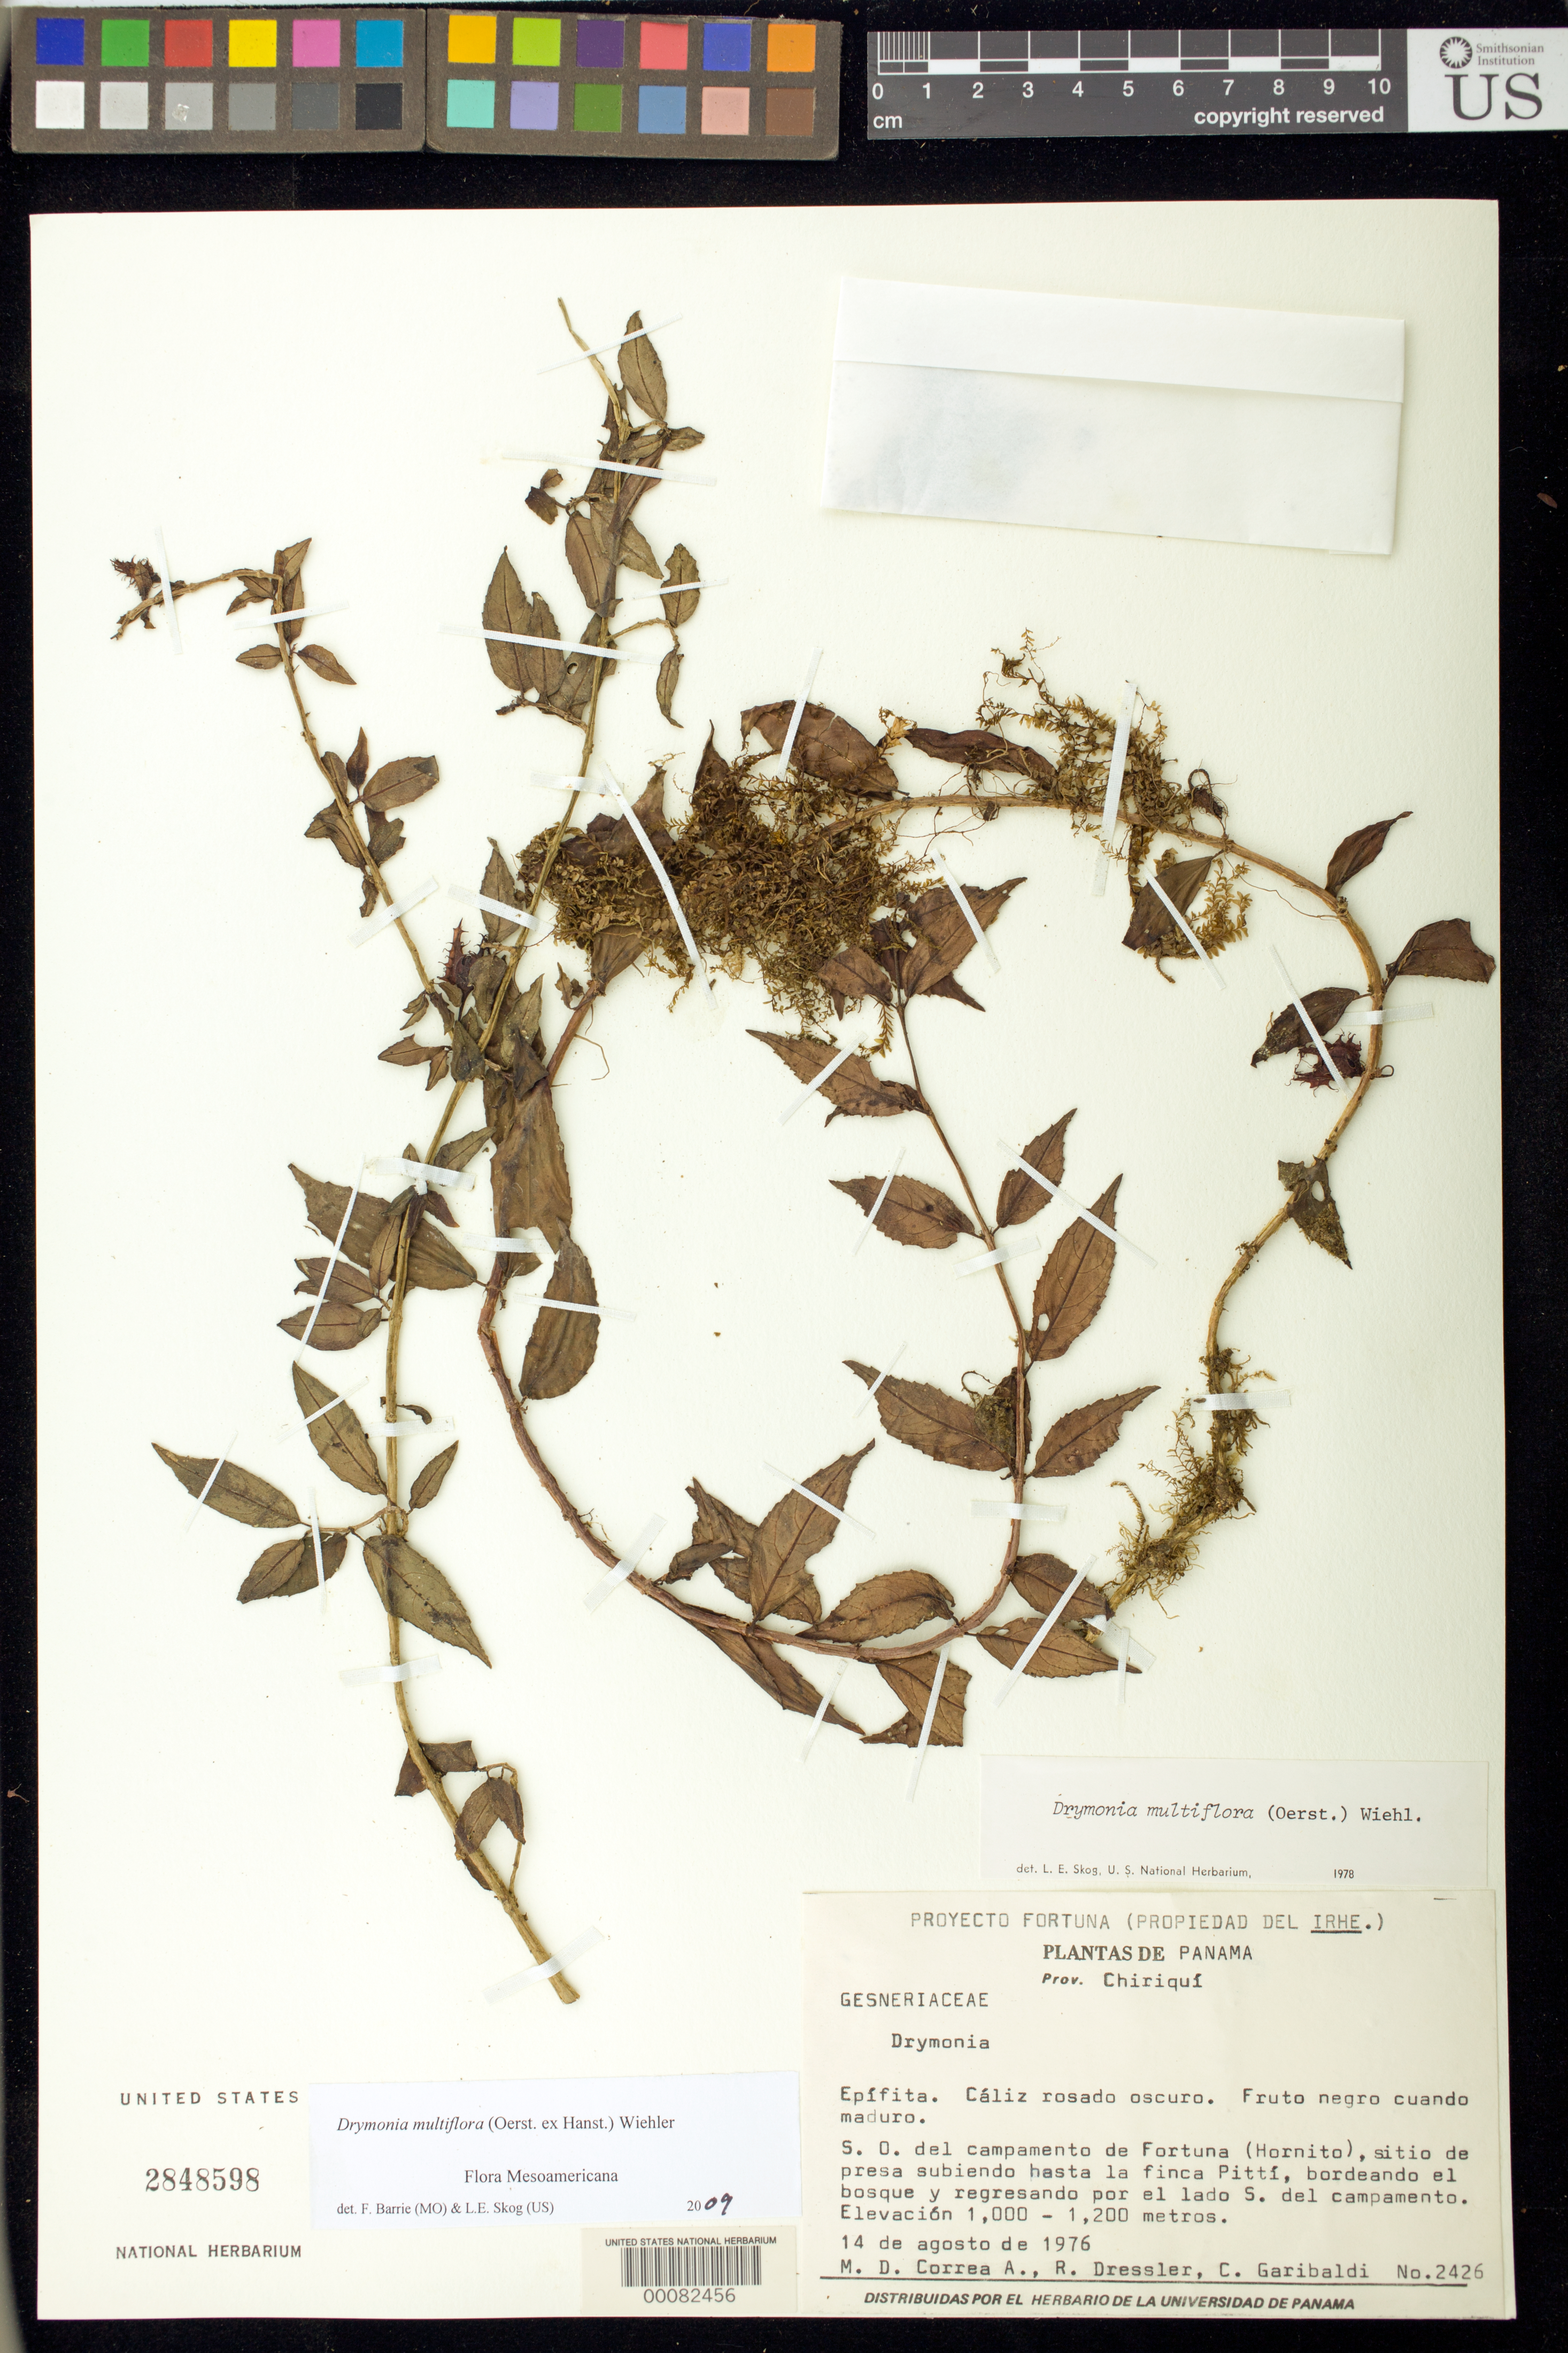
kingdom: Plantae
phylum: Tracheophyta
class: Magnoliopsida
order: Lamiales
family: Gesneriaceae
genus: Drymonia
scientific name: Drymonia multiflora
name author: (Oerst. ex Hanst.) Wiehler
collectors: M. D. Corrêa-A. & et al.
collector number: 2426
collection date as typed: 14 Aug 1976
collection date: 1976-08-14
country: Panama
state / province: Chiriquí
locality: SW of Fortuna camp (Hornito), ascending to Finca Pitti, bordering the forest and returning to south edge of encampment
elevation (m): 1000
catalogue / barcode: US 2848598